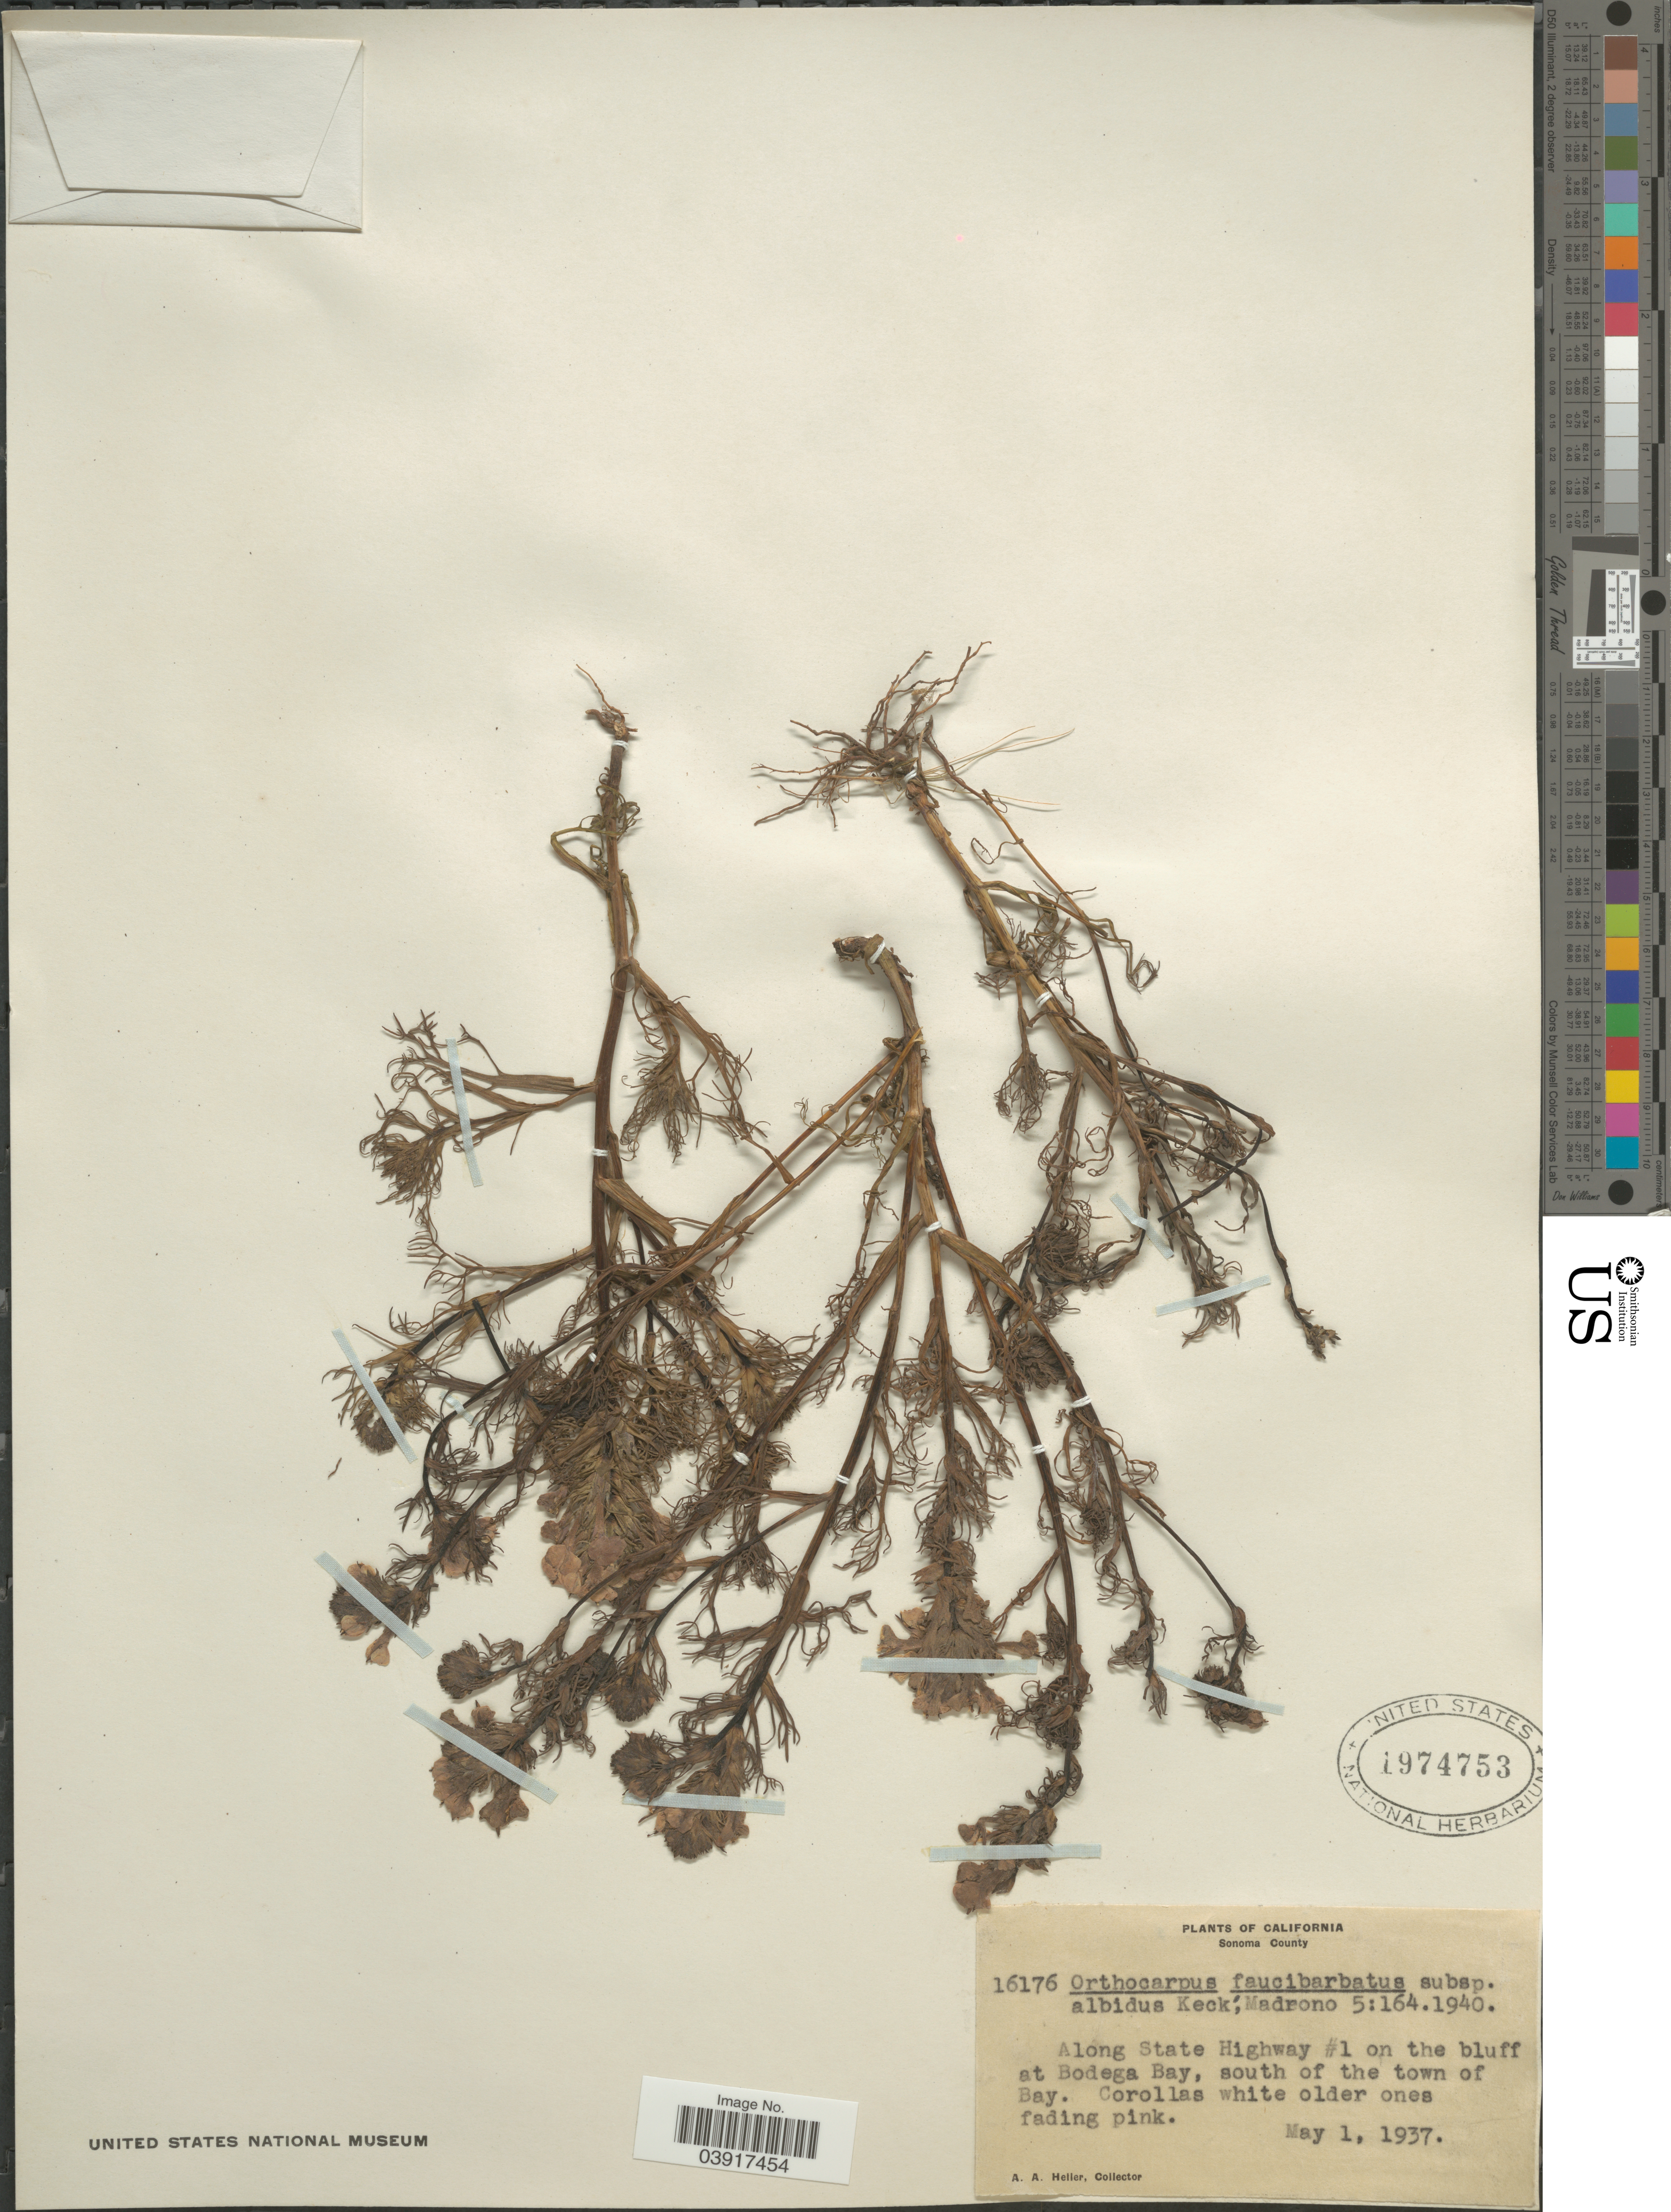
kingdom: Plantae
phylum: Tracheophyta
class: Magnoliopsida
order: Lamiales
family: Orobanchaceae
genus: Orthocarpus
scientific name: Orthocarpus faucibarbatus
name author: A. Gray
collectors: A. A. Heller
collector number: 16176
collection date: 1937-05-01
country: United States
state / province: California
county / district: Sonoma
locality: Sonoma County. Along State Highway #1 on the bluff at Bodega Bay, south of the town of Bay.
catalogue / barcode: US 1974753